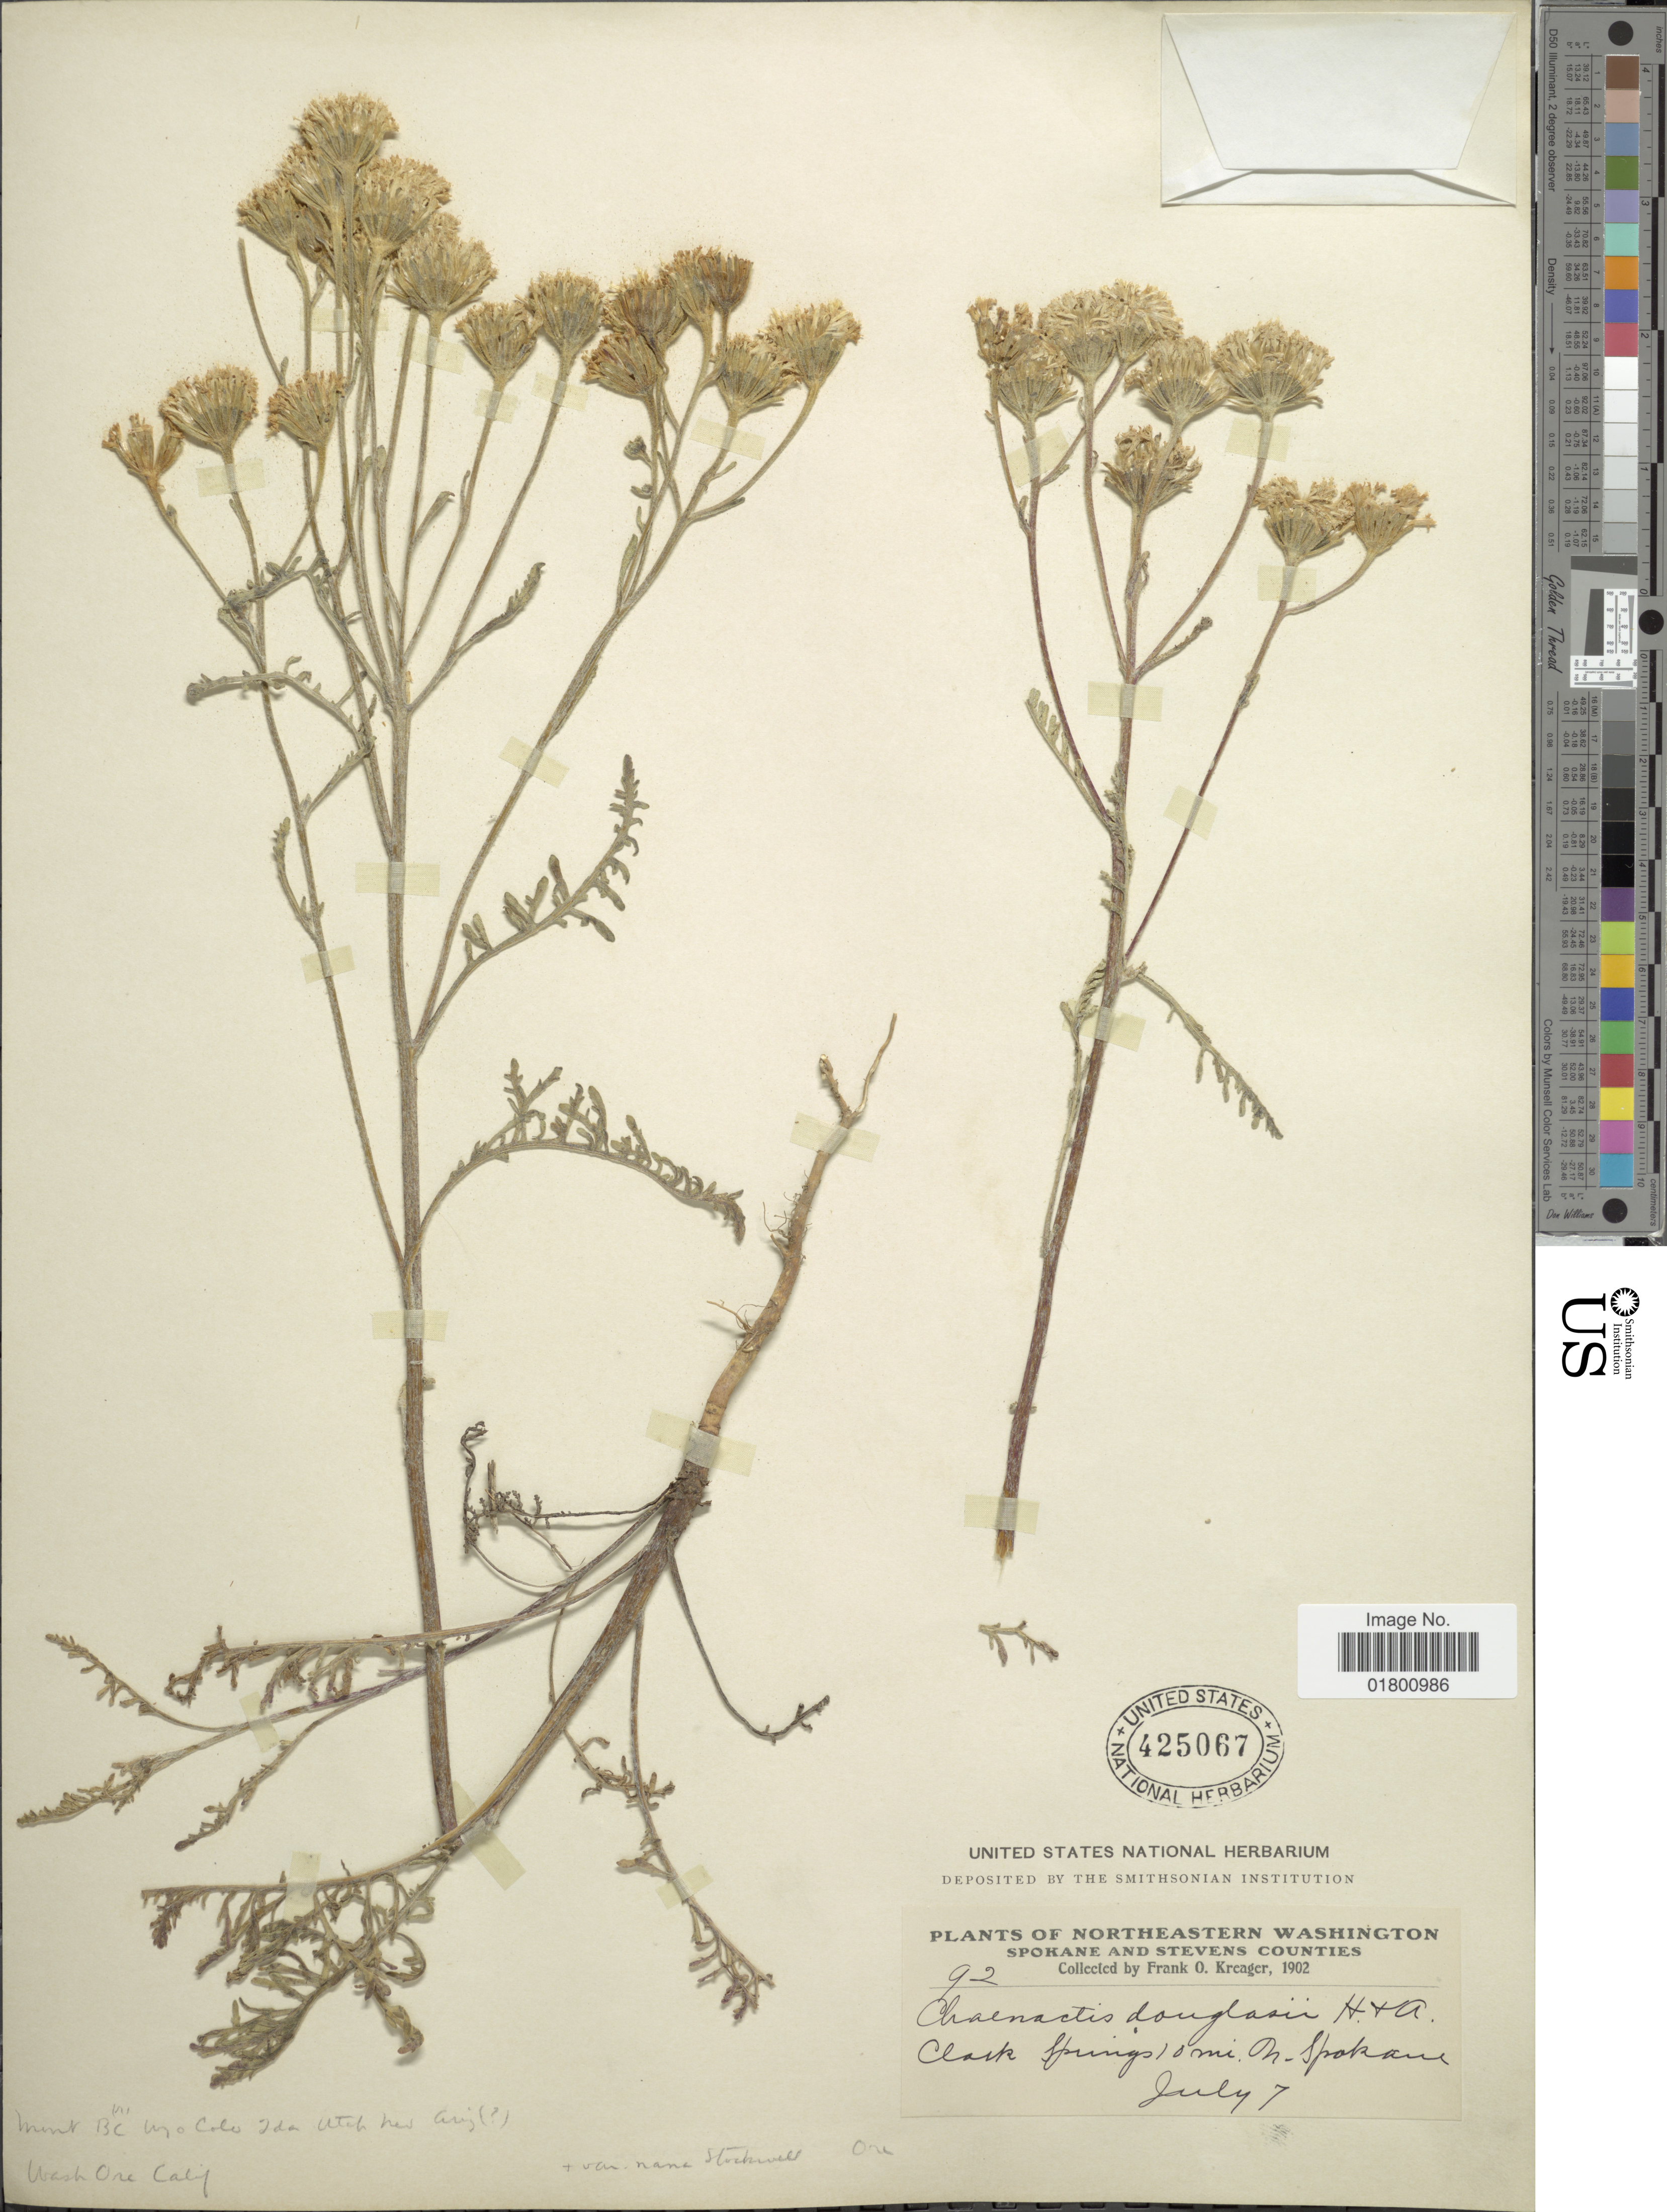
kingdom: Plantae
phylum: Tracheophyta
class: Magnoliopsida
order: Asterales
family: Asteraceae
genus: Chaenactis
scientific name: Chaenactis douglasii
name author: Hook. & Arn.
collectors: F. Kreager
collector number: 92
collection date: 1902-07-07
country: United States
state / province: Washington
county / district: Spokane / Stevens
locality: Northeastern Washington, Spokane and Stevens Counties, Clark Springs 10 mi. on Spokane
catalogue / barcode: US 425067